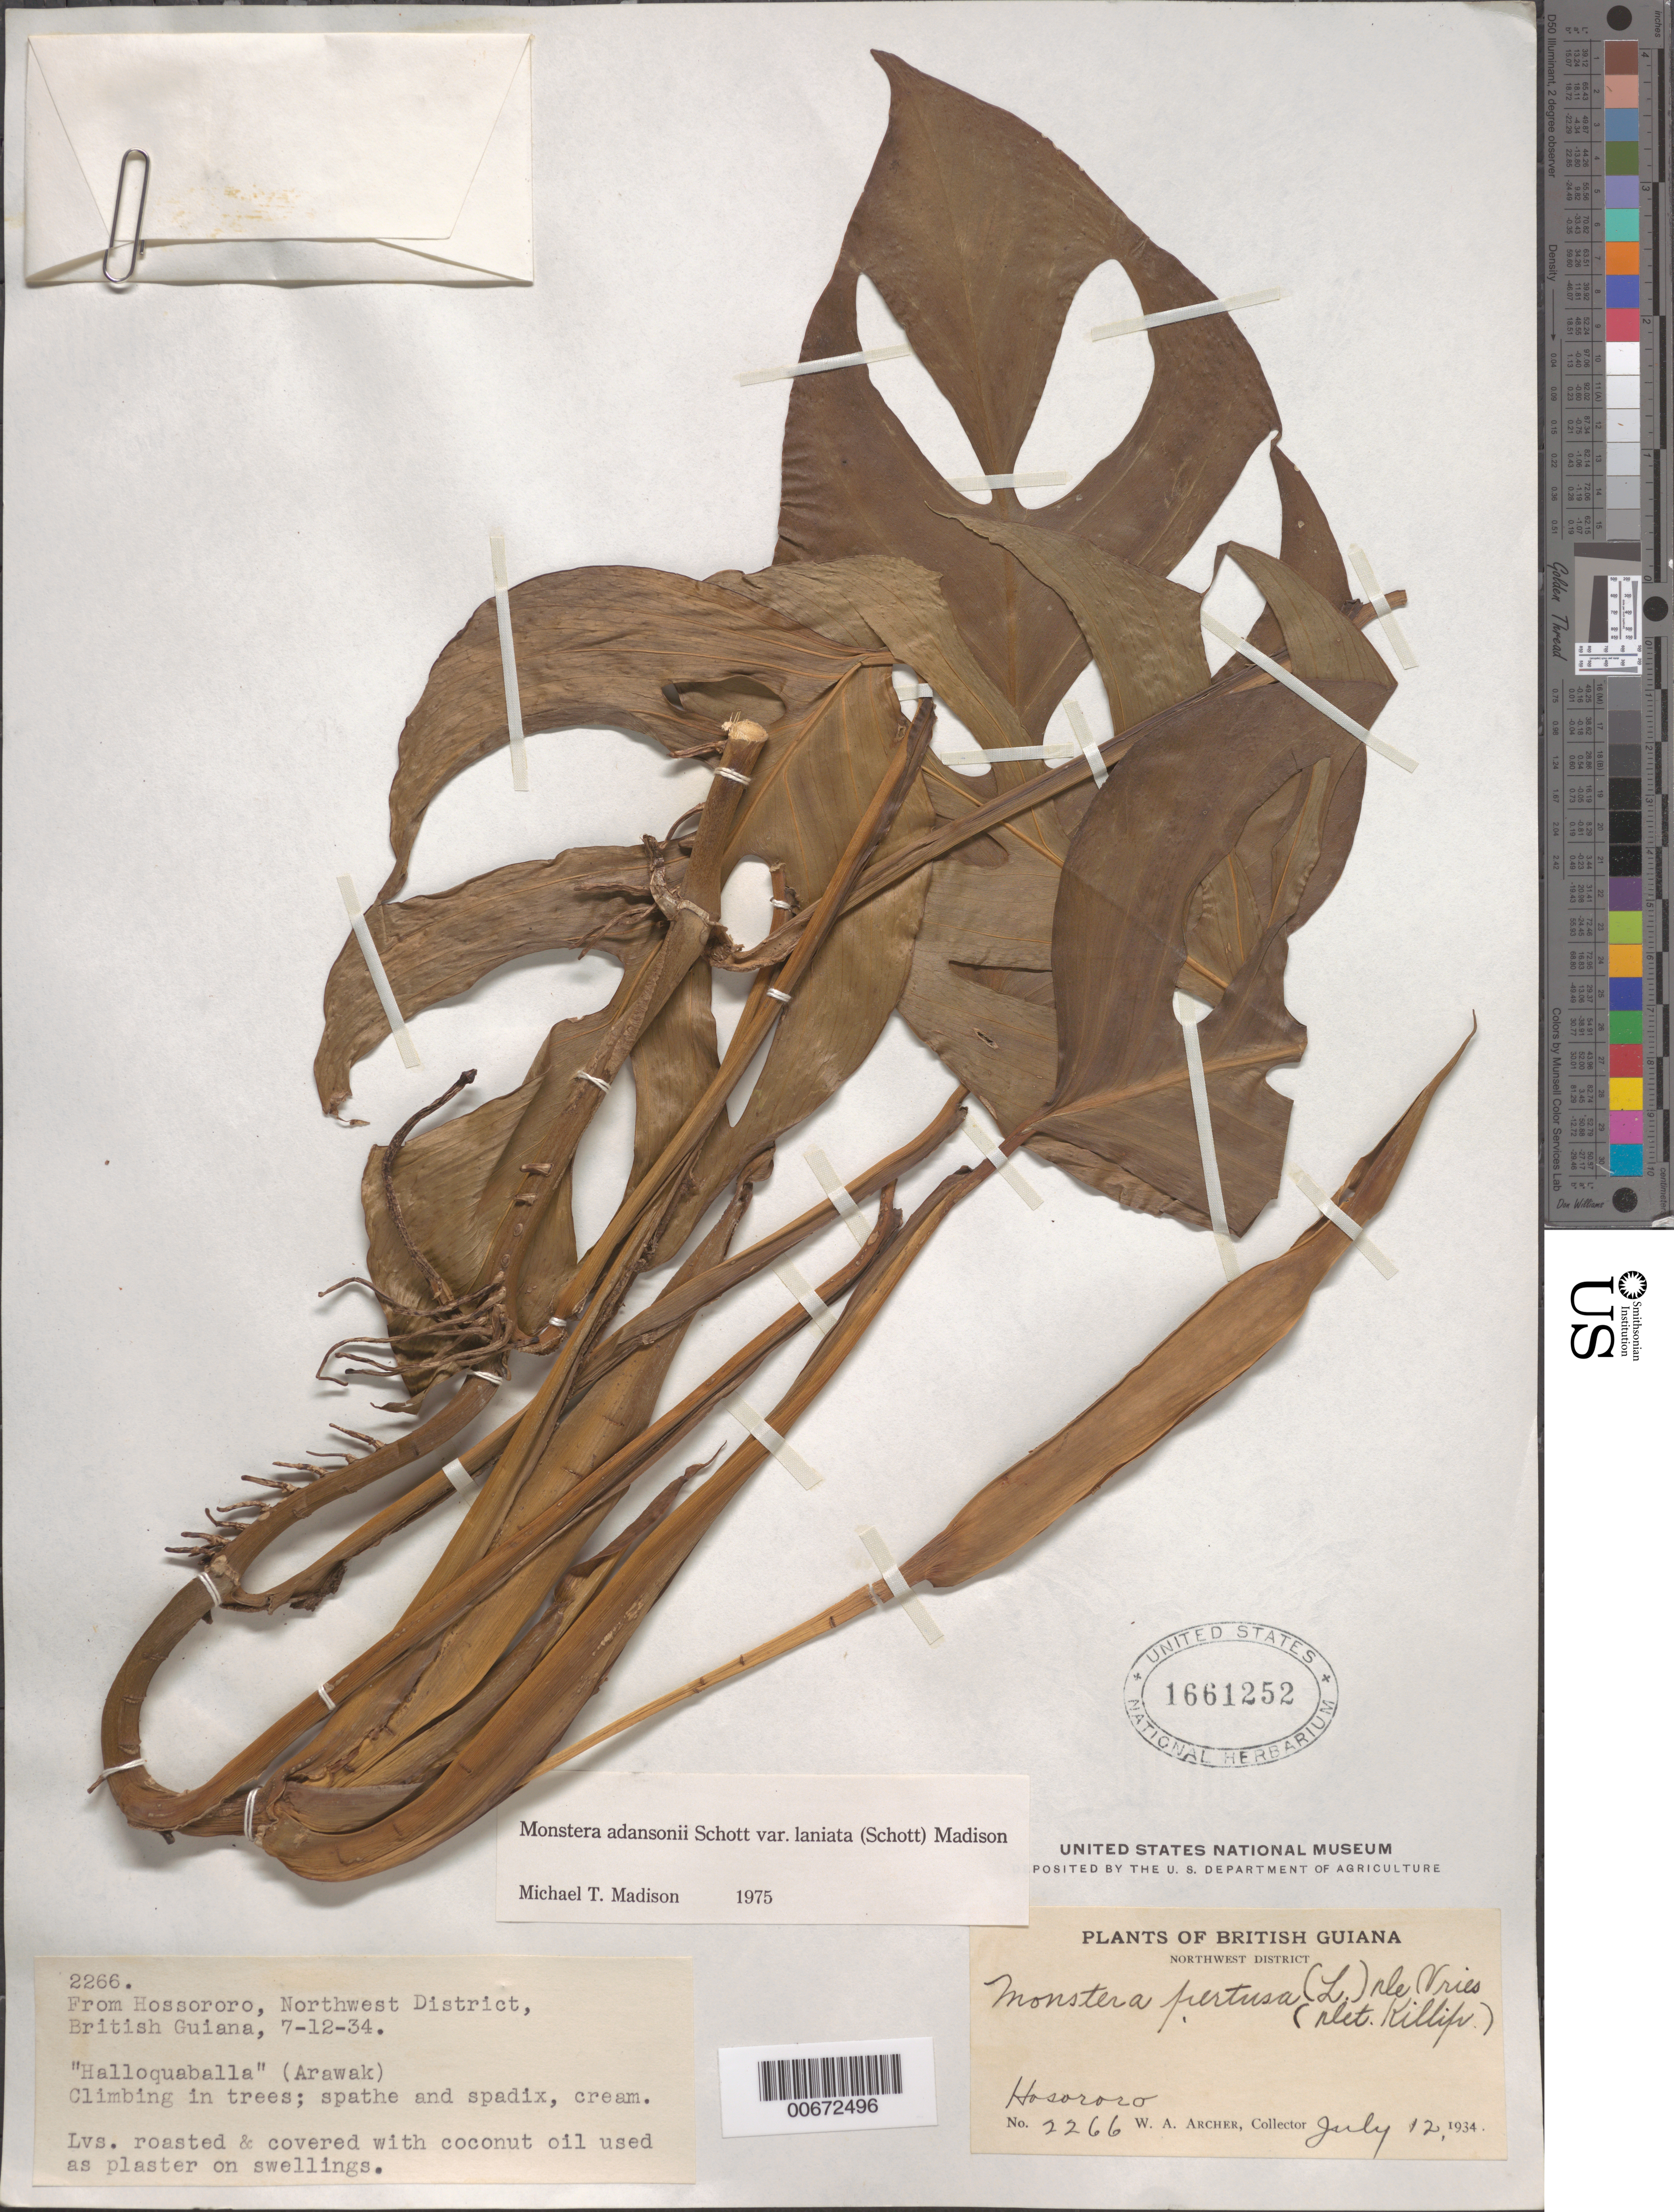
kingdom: Plantae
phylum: Tracheophyta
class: Liliopsida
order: Alismatales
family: Araceae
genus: Monstera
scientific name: Monstera adansonii var. laniata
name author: Schott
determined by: Madison, Michael T.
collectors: W. A. Archer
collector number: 2266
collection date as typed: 12-Jul-34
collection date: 1934-07-12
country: Guyana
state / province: Barima-Waini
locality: Hosororo, NW Dist.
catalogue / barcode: US 1661252